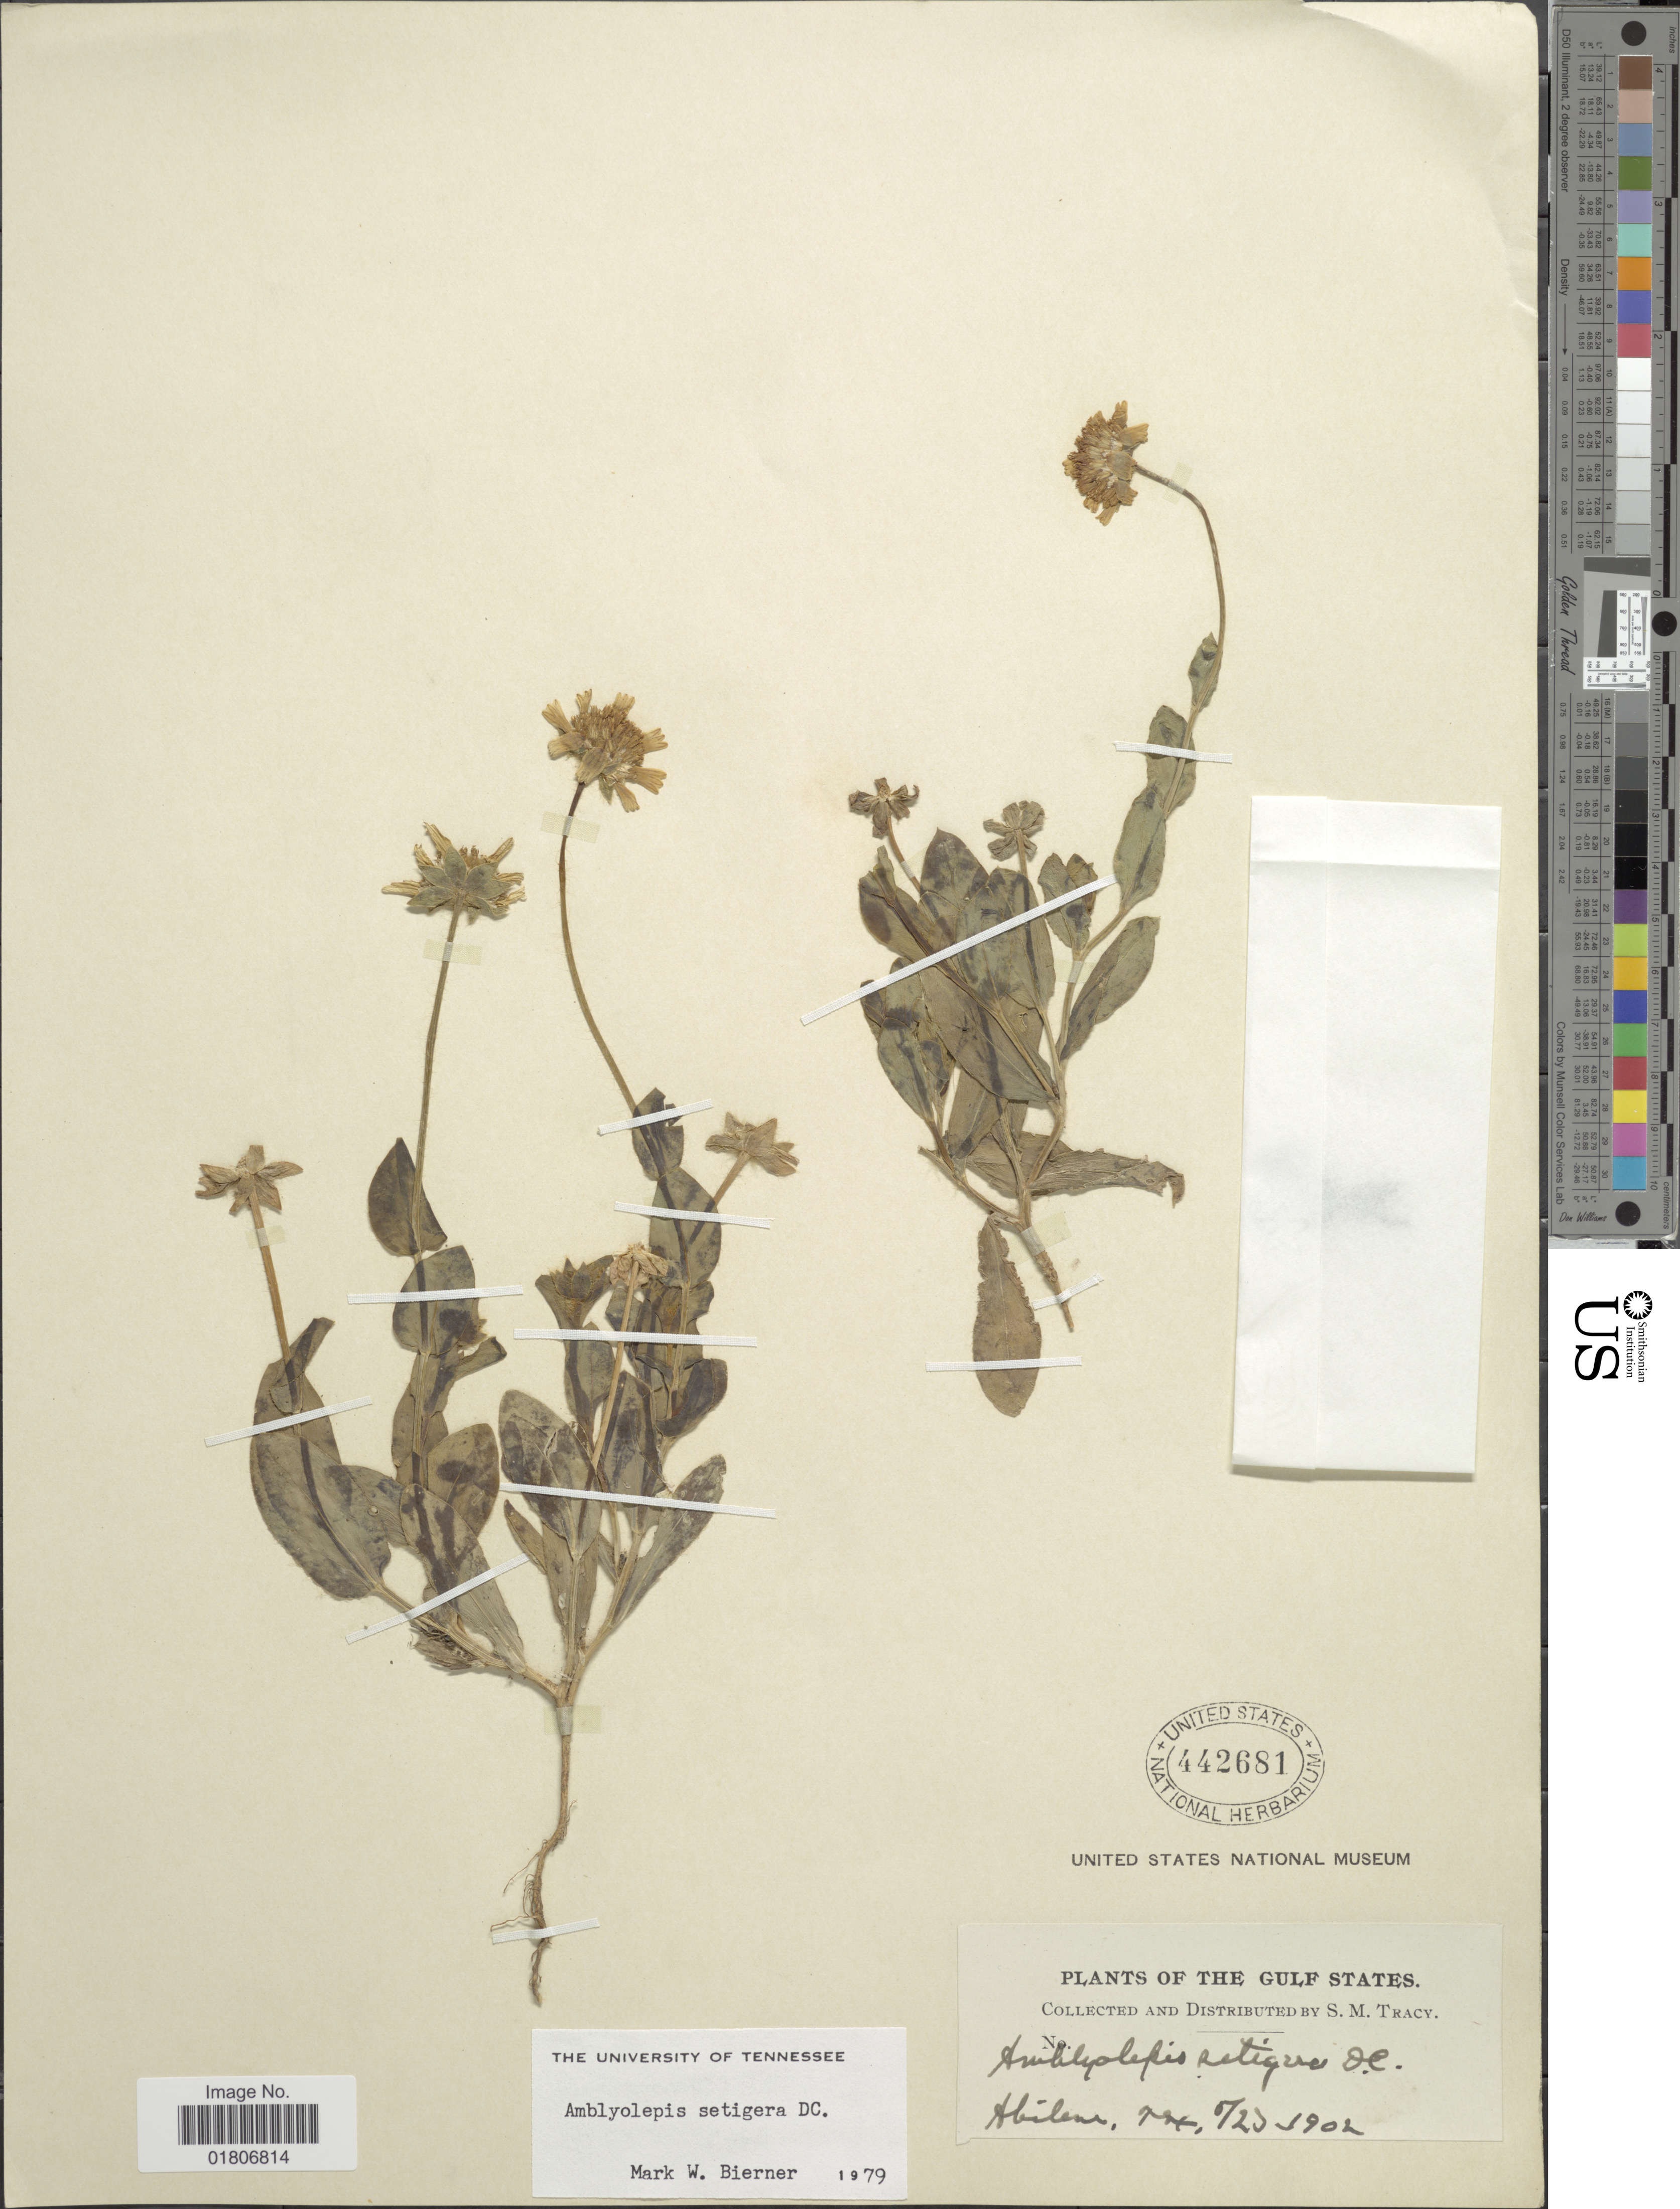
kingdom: Plantae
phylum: Tracheophyta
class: Magnoliopsida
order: Asterales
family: Asteraceae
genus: Amblyolepis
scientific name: Amblyolepis setigera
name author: DC.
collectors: S. M. Tracy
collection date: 1902-05-23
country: United States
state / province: Texas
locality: The Gulf States. Abilene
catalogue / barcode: US 442681